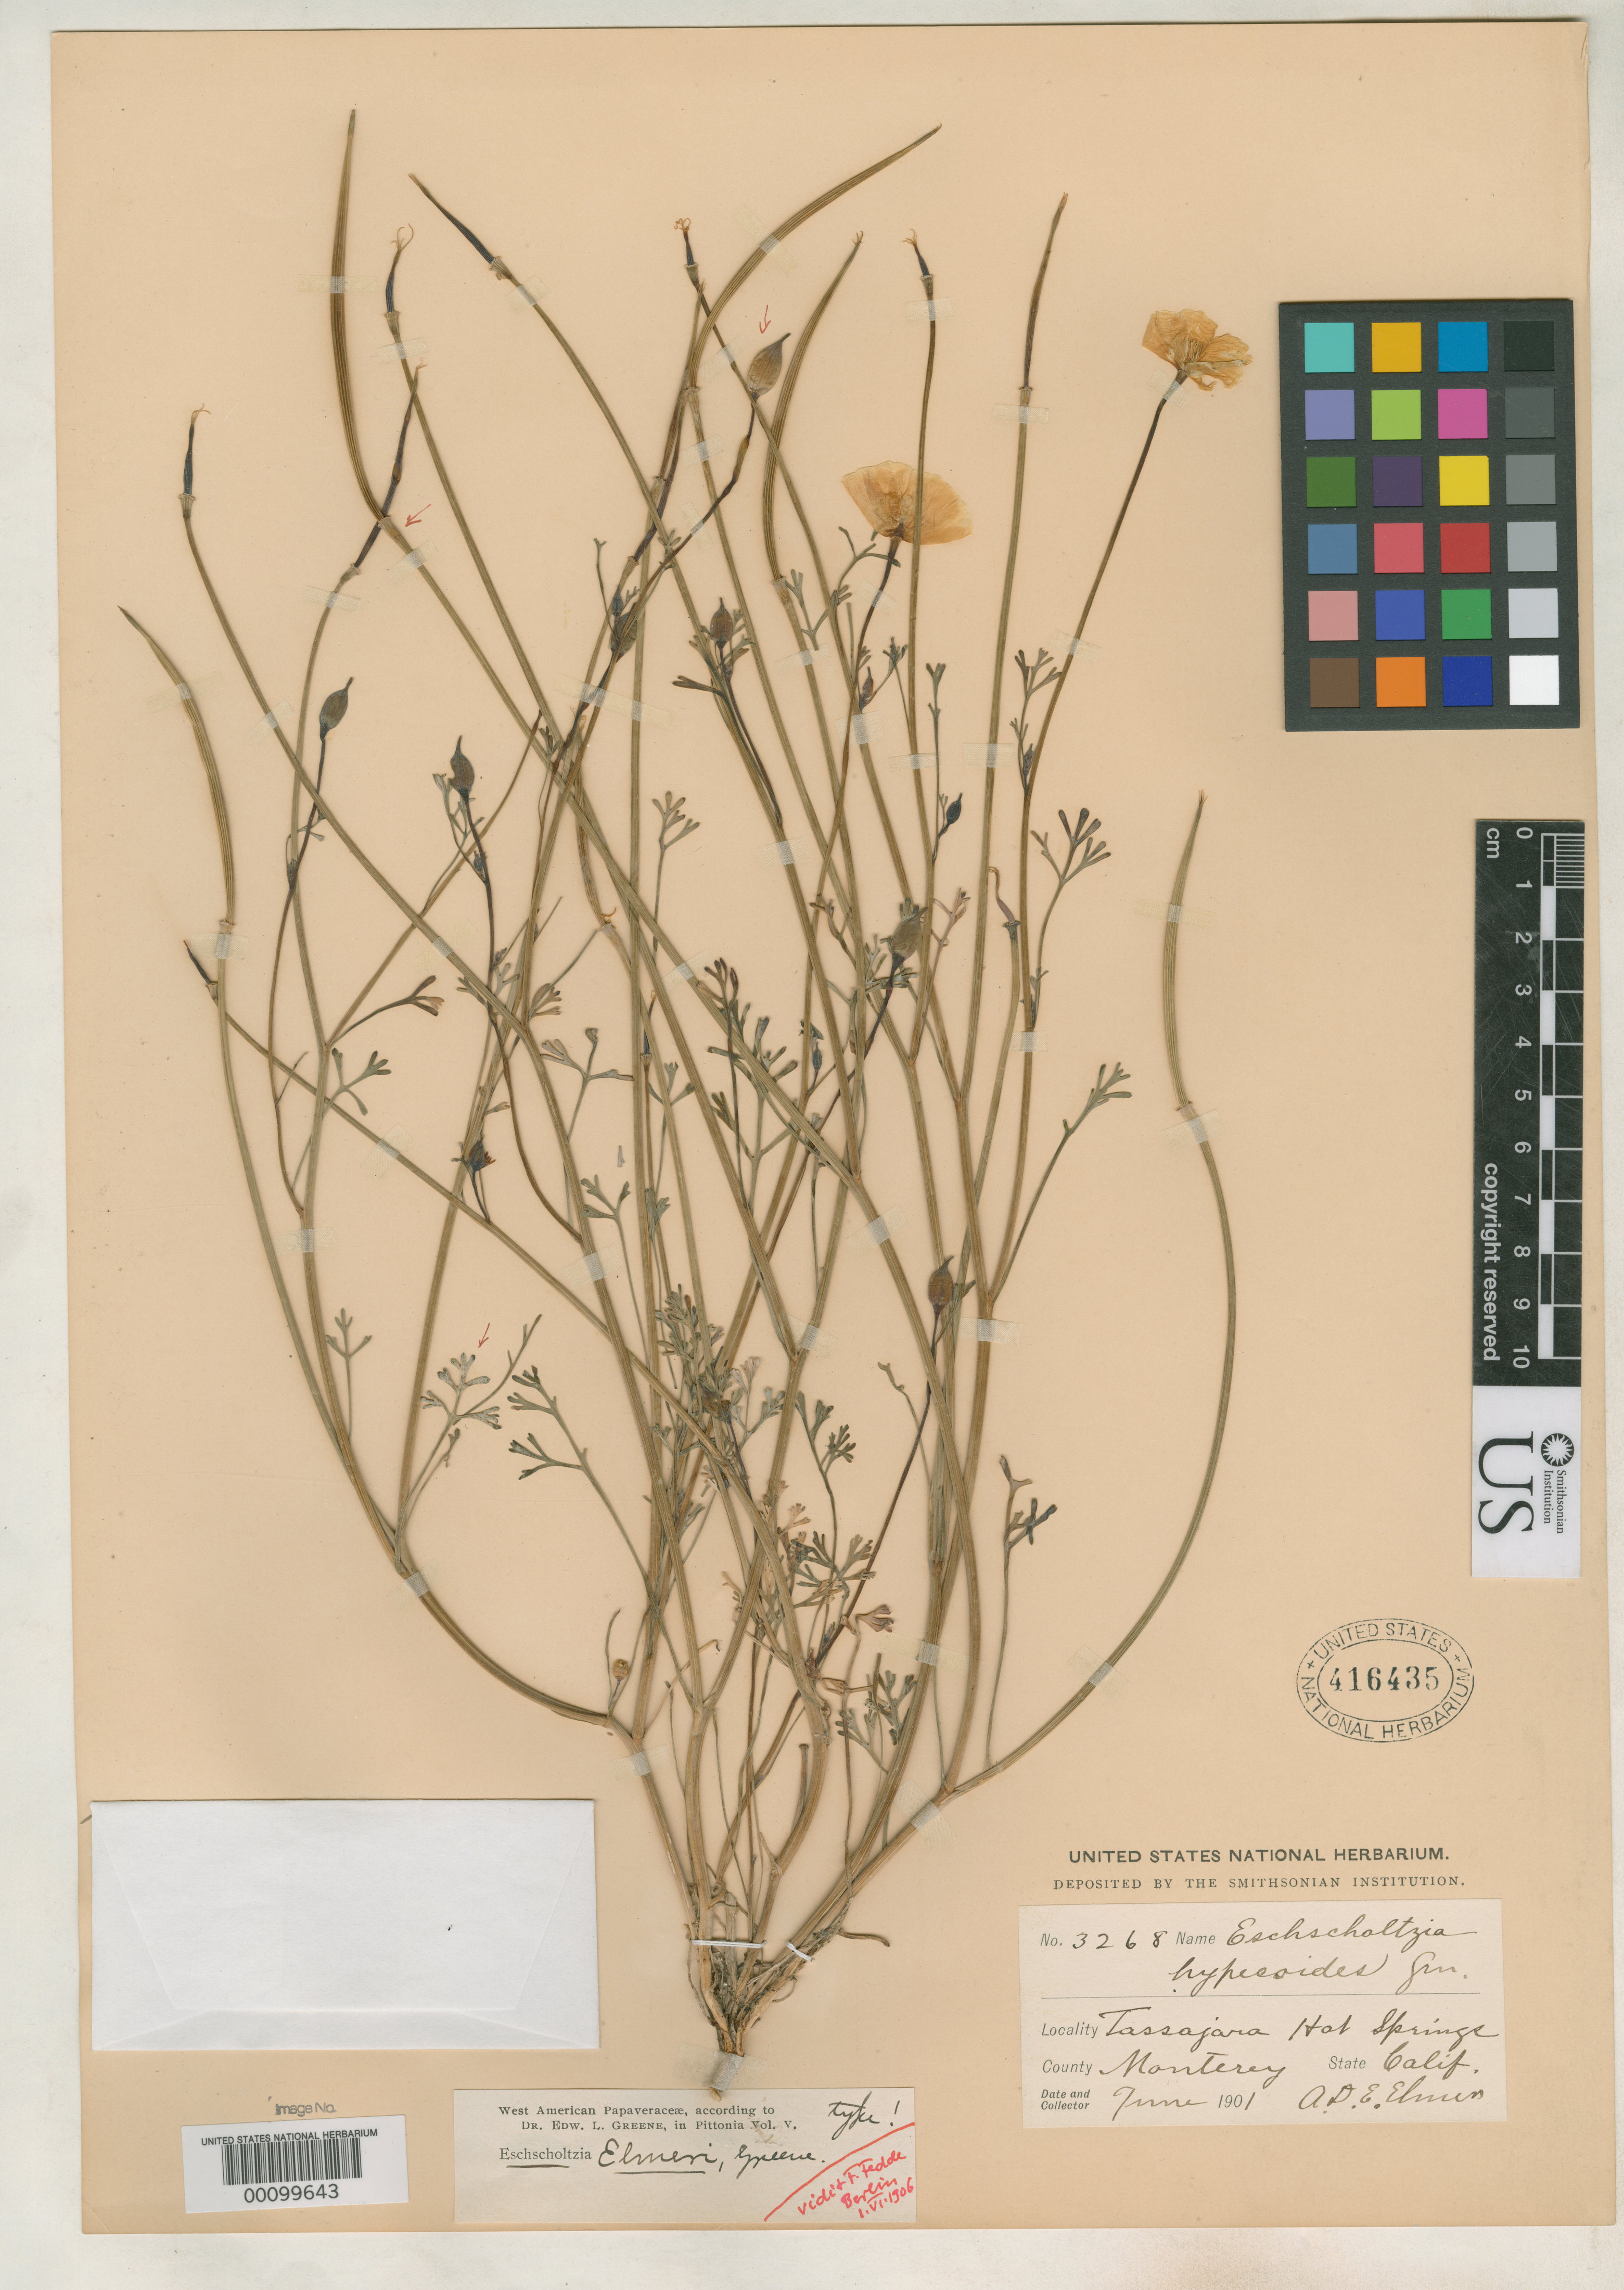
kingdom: Plantae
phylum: Tracheophyta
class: Magnoliopsida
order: Ranunculales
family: Papaveraceae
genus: Eschscholzia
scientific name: Eschscholzia elmeri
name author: Greene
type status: Holotype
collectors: A. D. E. Elmer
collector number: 3268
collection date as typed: Jun 1901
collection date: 1901-06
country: United States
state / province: California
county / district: Monterey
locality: Tassajara Hot Springs.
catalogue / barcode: US 416435